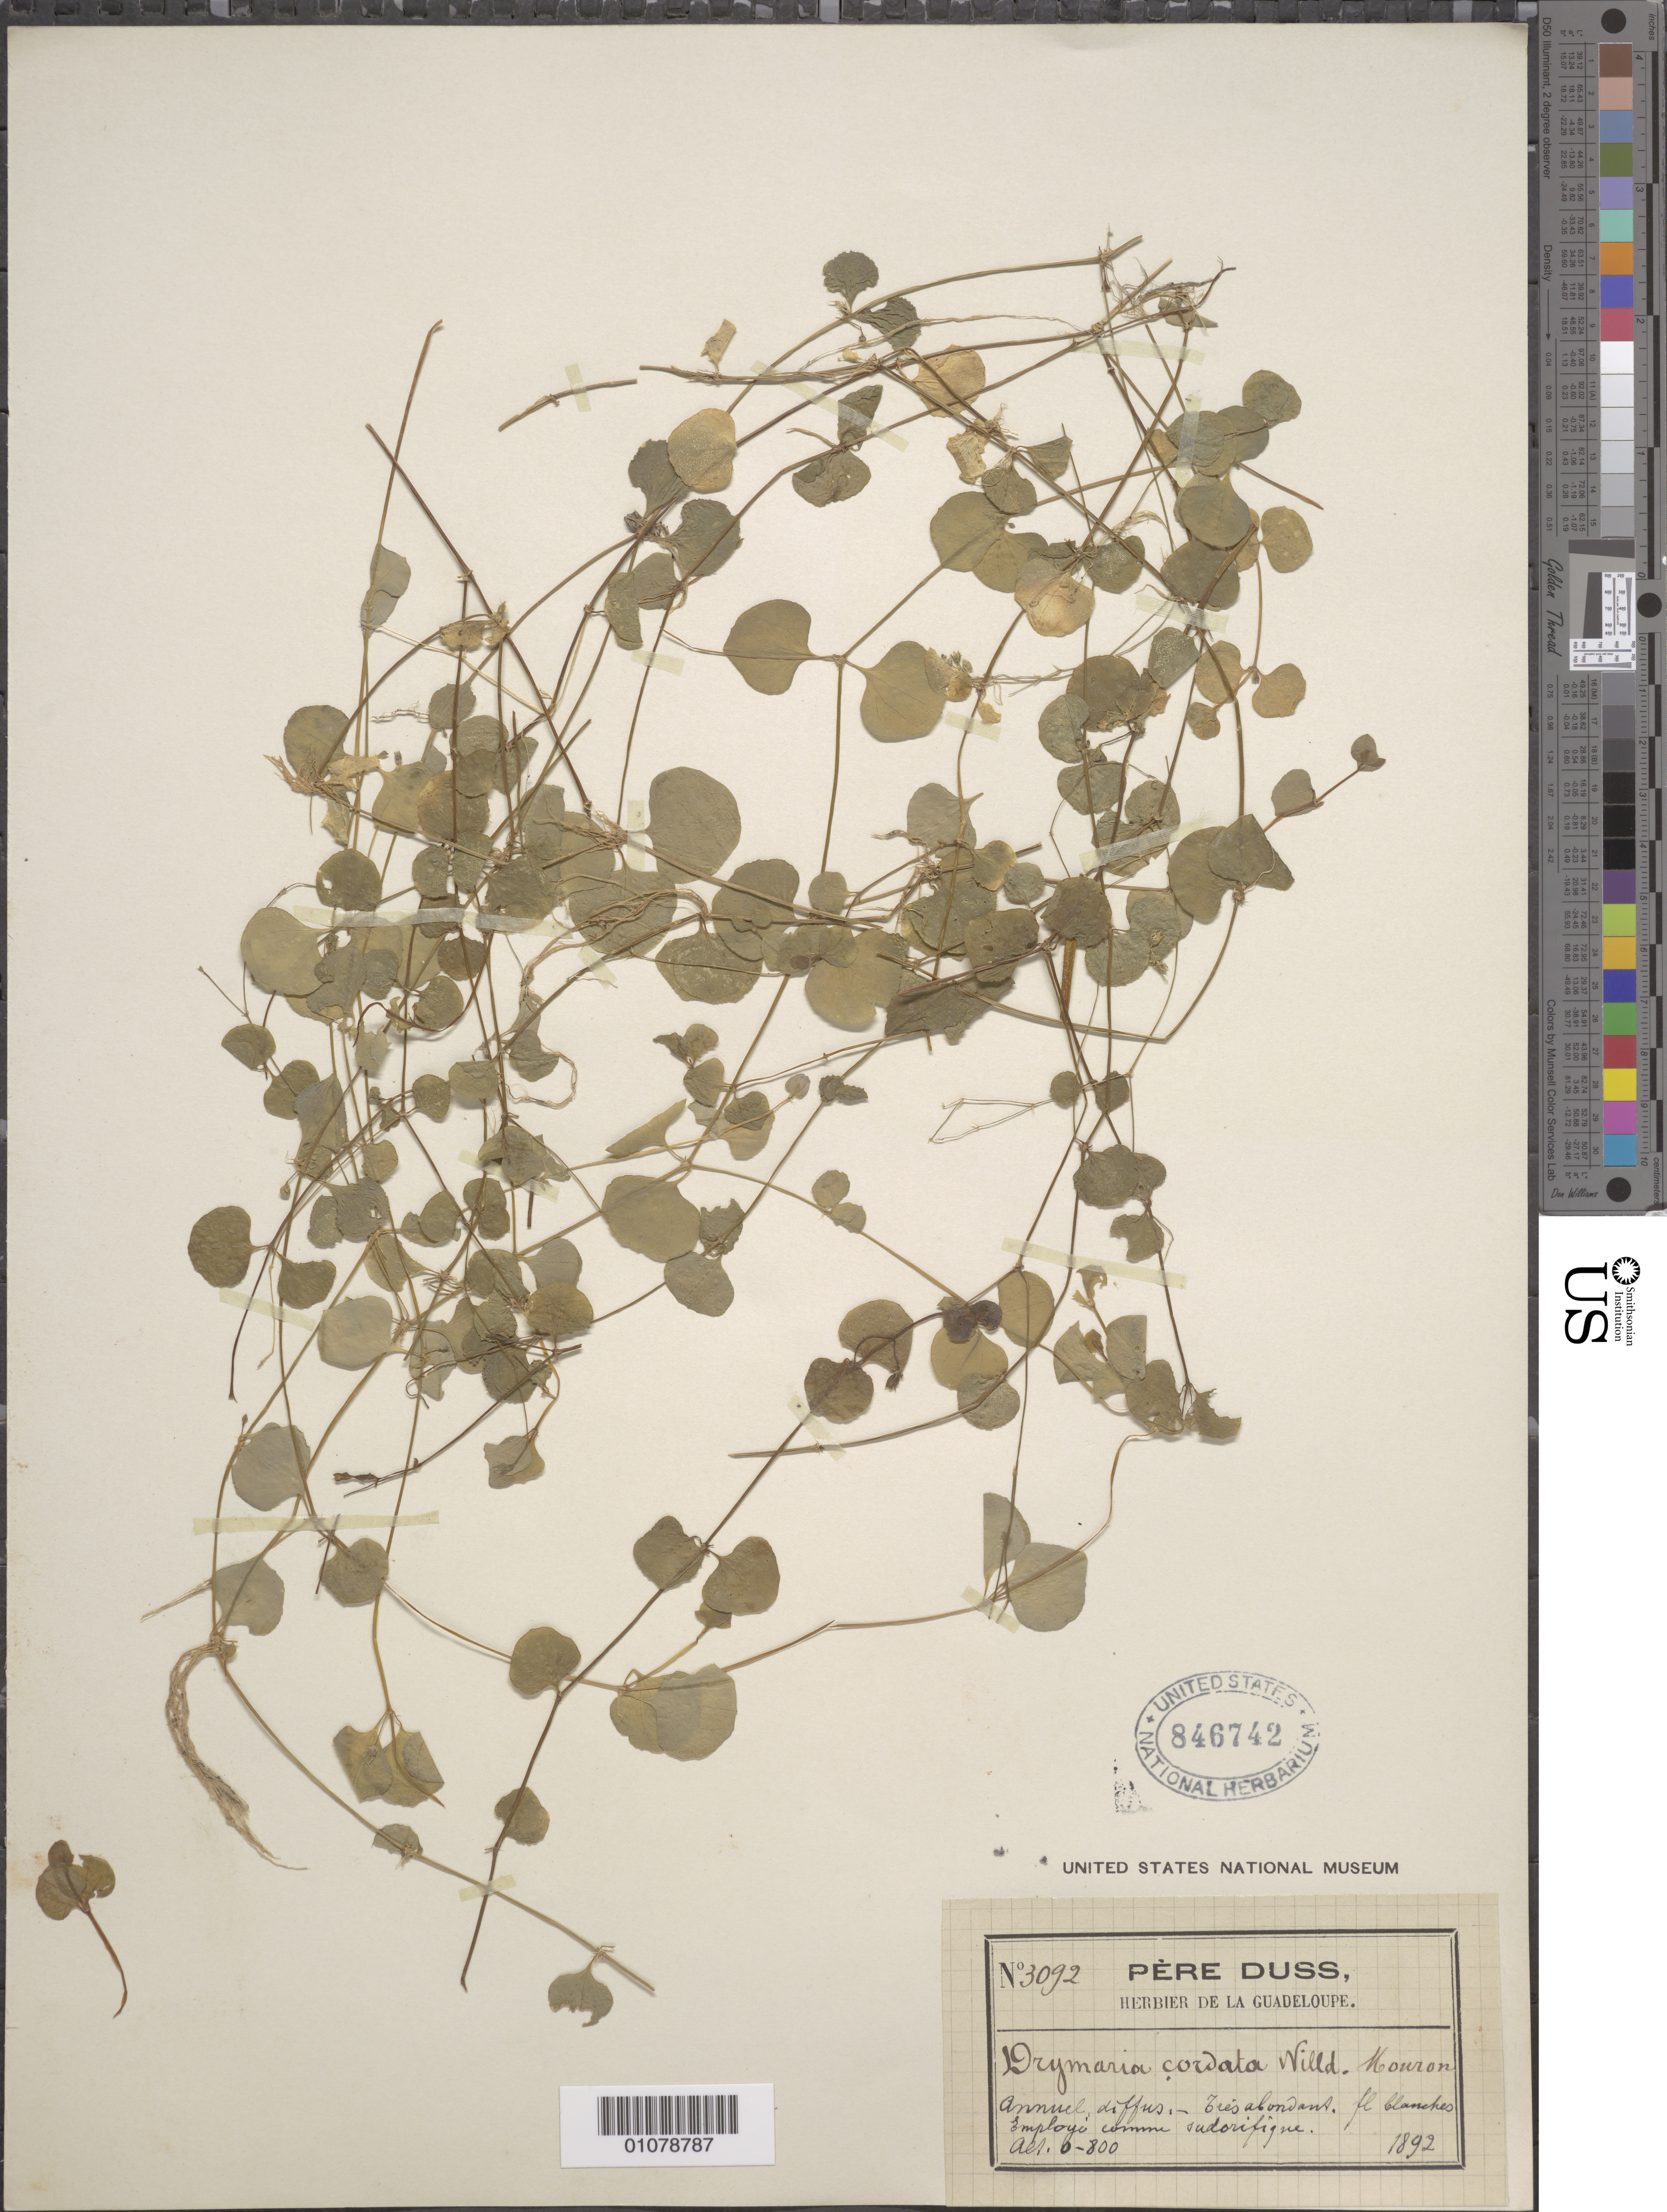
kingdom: Plantae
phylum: Tracheophyta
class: Magnoliopsida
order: Caryophyllales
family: Caryophyllaceae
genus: Drymaria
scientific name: Drymaria cordata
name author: (L.) Willd. ex Schult.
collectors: Père Duss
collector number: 3092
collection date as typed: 1892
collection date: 1892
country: Guadeloupe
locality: Mouron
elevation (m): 0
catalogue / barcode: US 846742